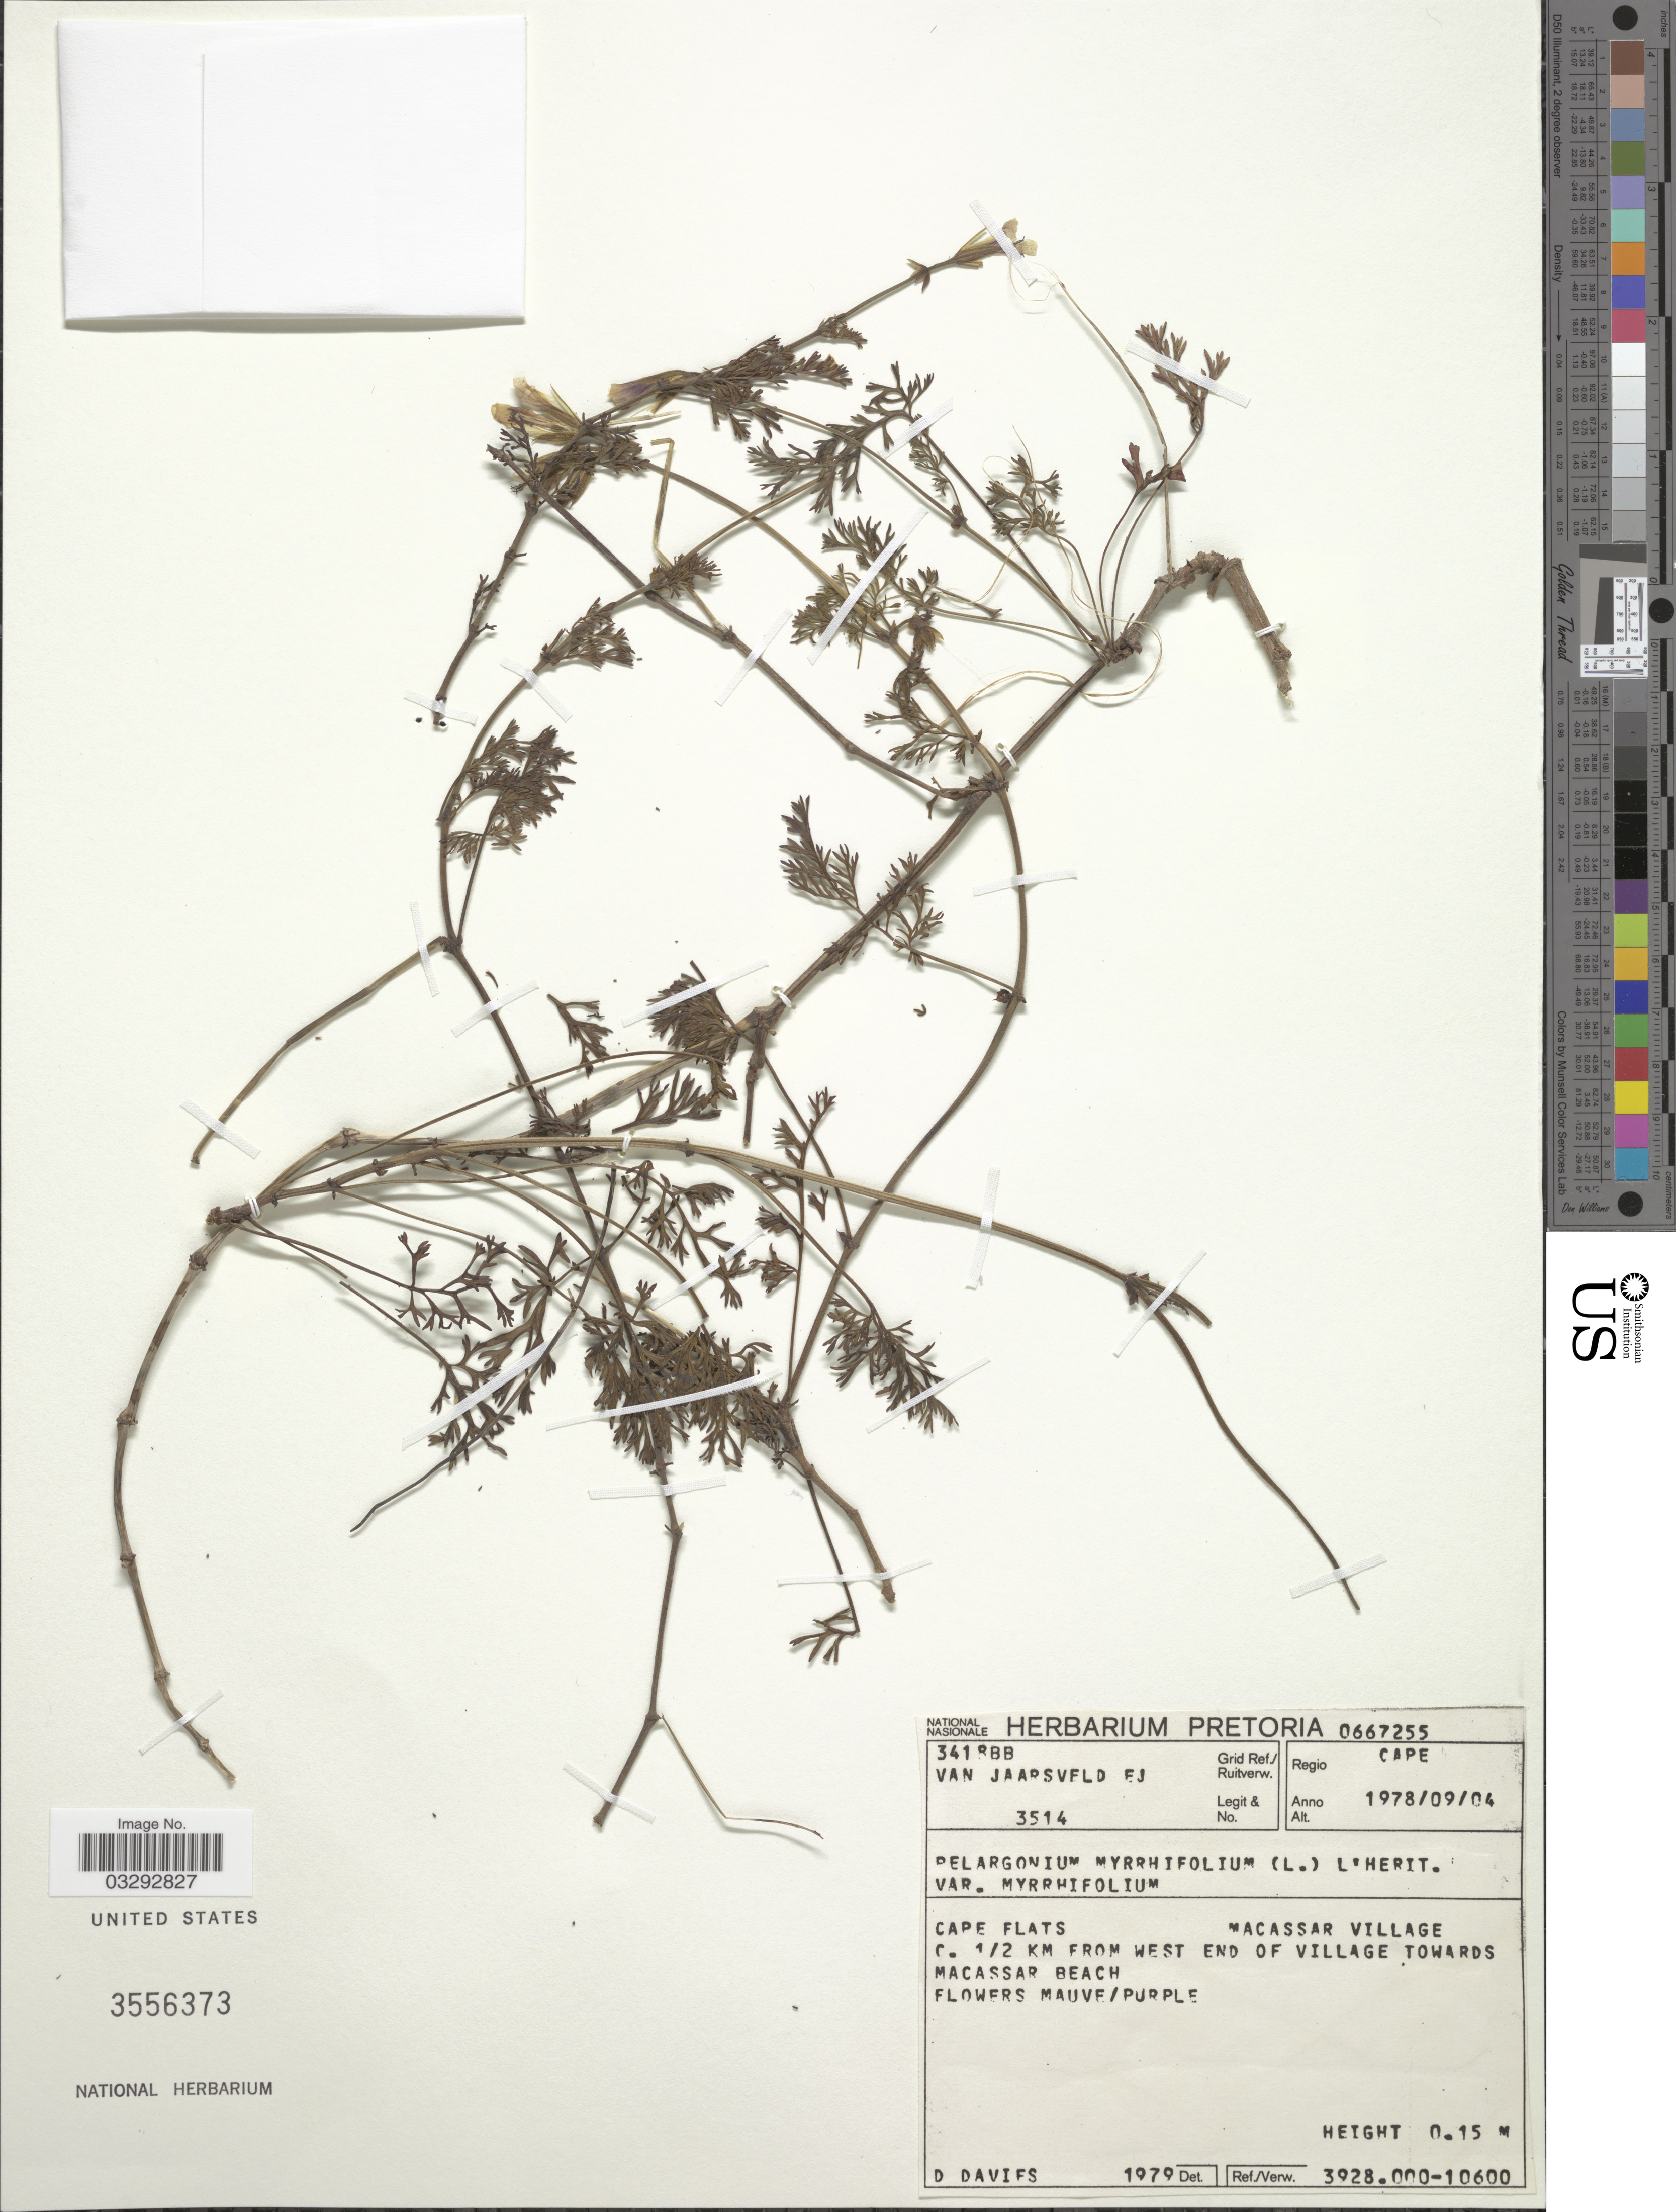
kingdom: Plantae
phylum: Tracheophyta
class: Magnoliopsida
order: Geraniales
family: Geraniaceae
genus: Pelargonium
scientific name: Pelargonium myrrhifolium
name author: L'Hér.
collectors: E. van Jaarsveld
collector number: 3514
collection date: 1978-09-04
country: South Africa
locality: Grid Ref./Ruitverw. 3418BB. Regio Cape, Cape Flats, Macassar Village, c. 1/2 km from west end of village towards Macassar Beach.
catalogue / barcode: US 3556373